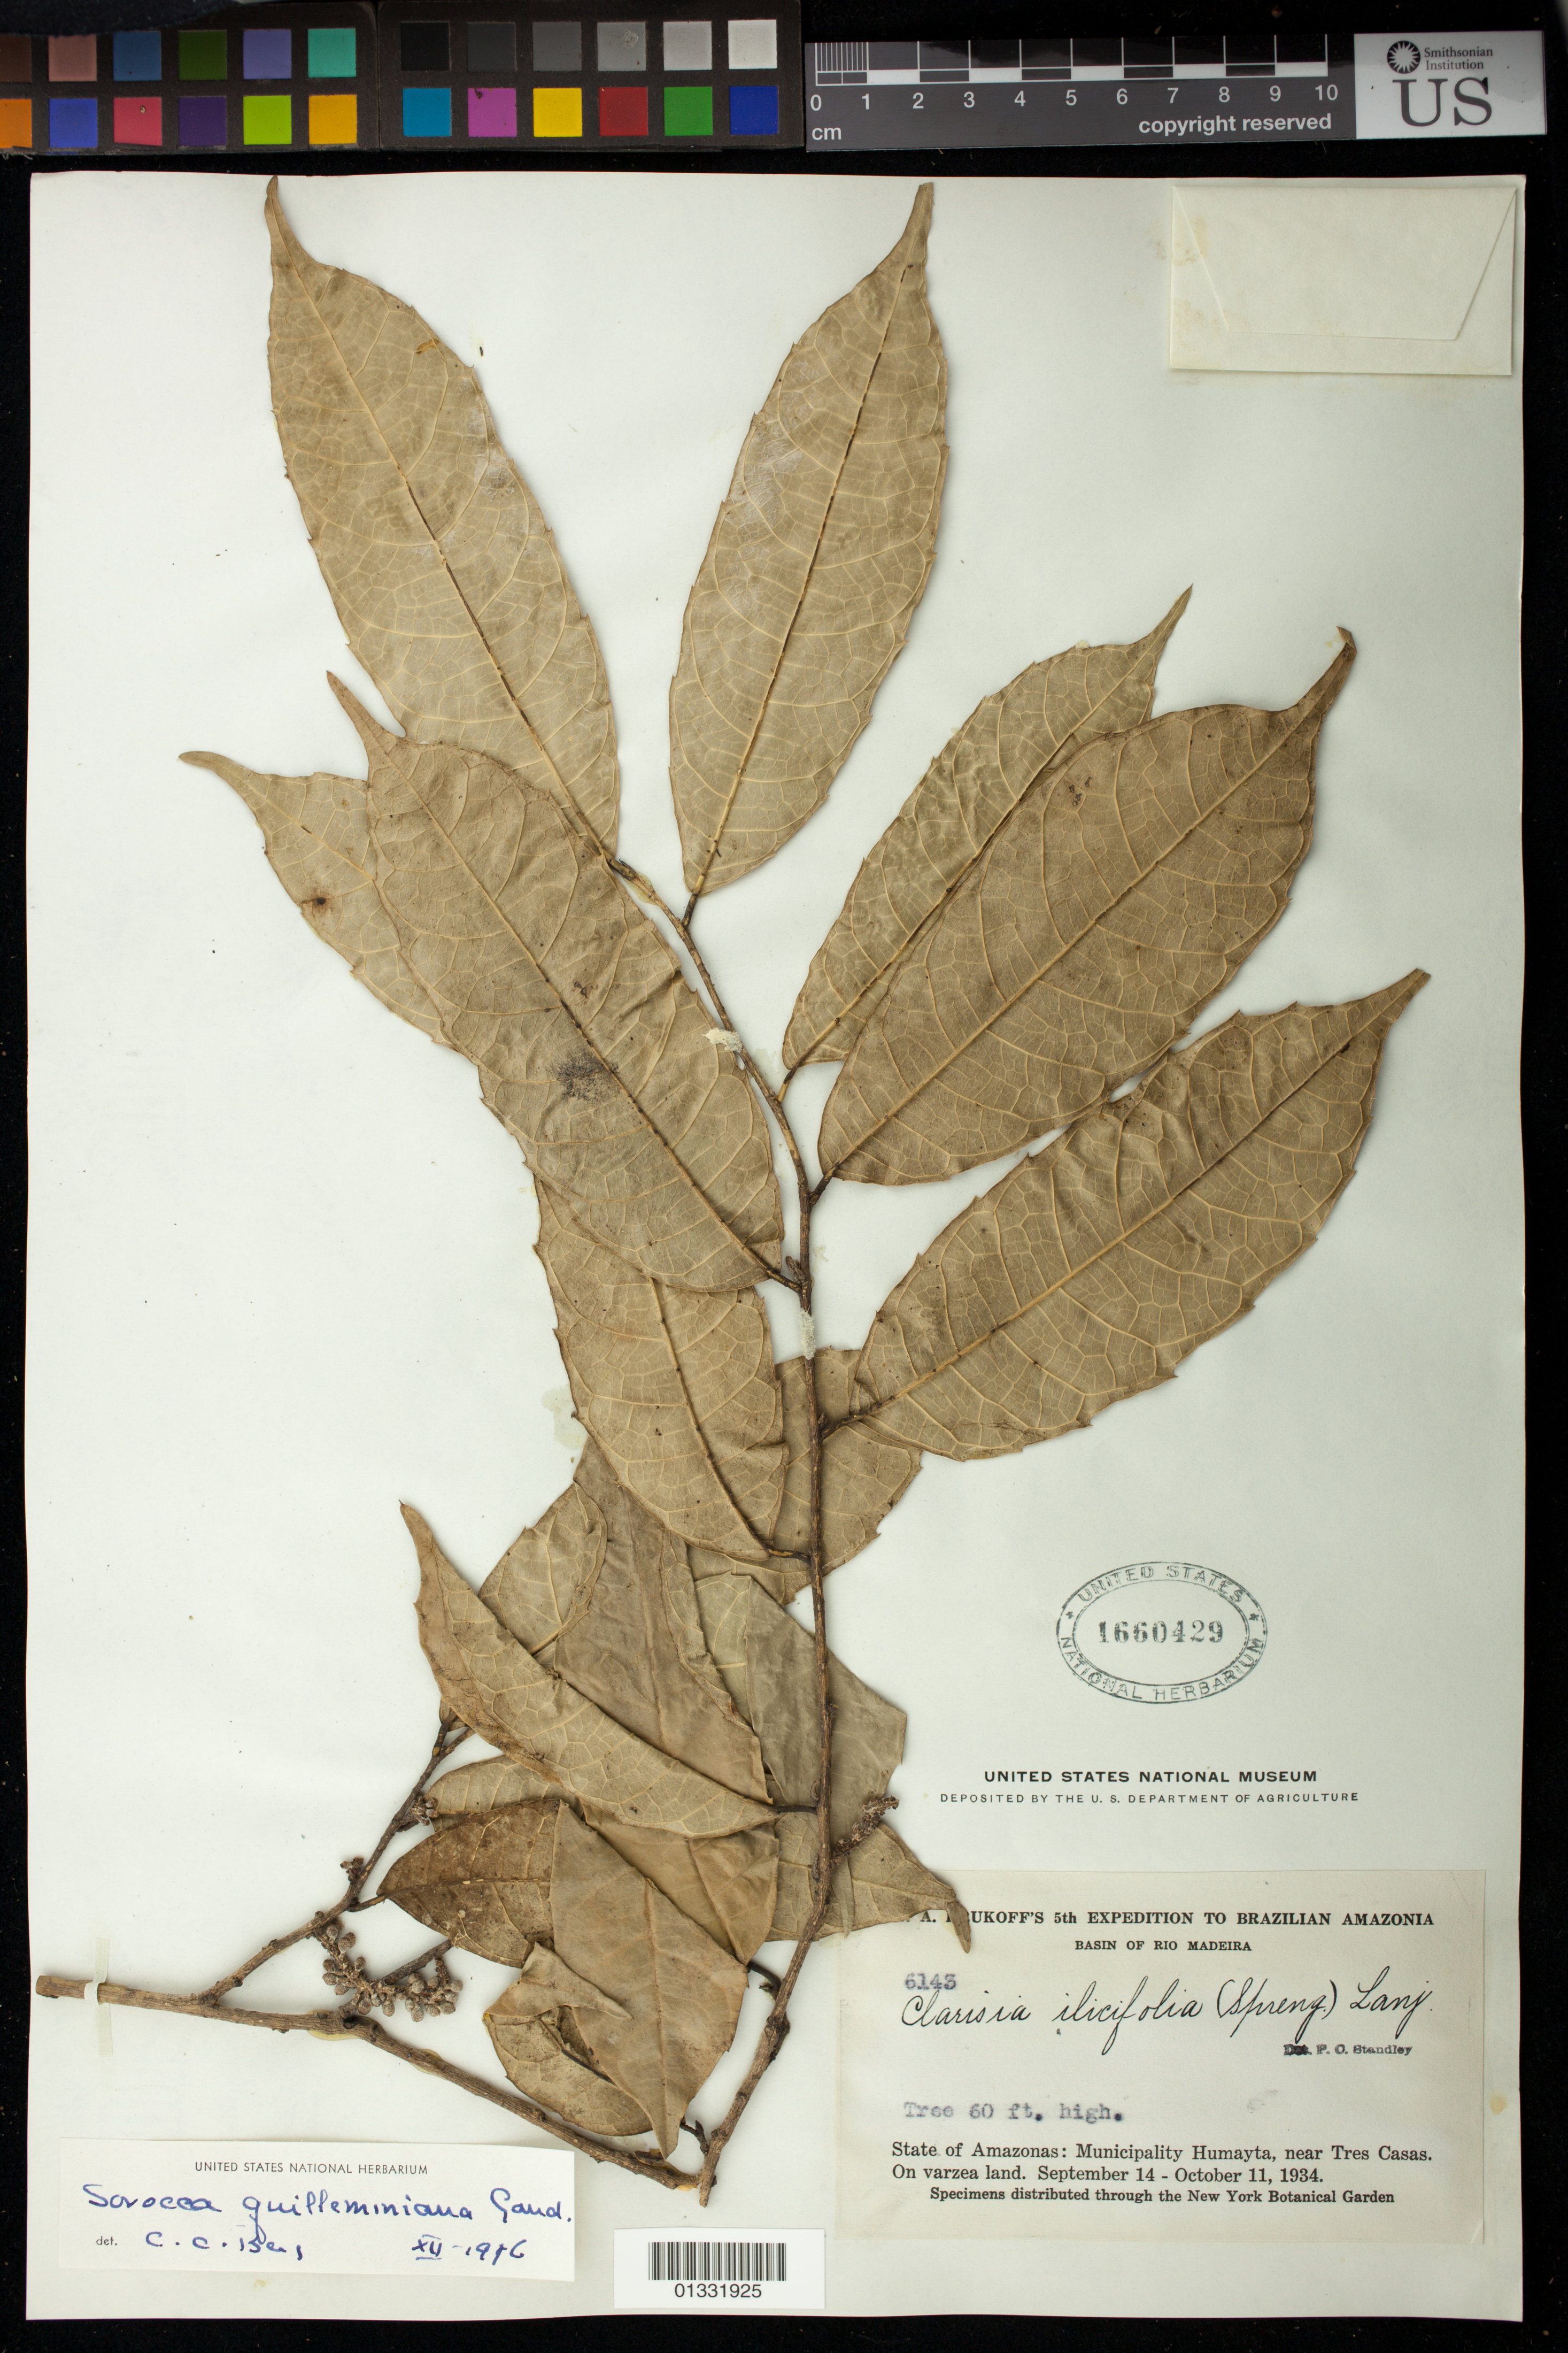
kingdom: Plantae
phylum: Tracheophyta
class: Magnoliopsida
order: Rosales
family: Moraceae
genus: Sorocea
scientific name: Sorocea guilleminiana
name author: Gaudich.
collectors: B. A. Krukoff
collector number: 6143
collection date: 1934-09-14/1934-10-11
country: Brazil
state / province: Amazonas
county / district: Humaitá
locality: Basin of Rio Madeira. Near Tres Casas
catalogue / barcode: US 1660429